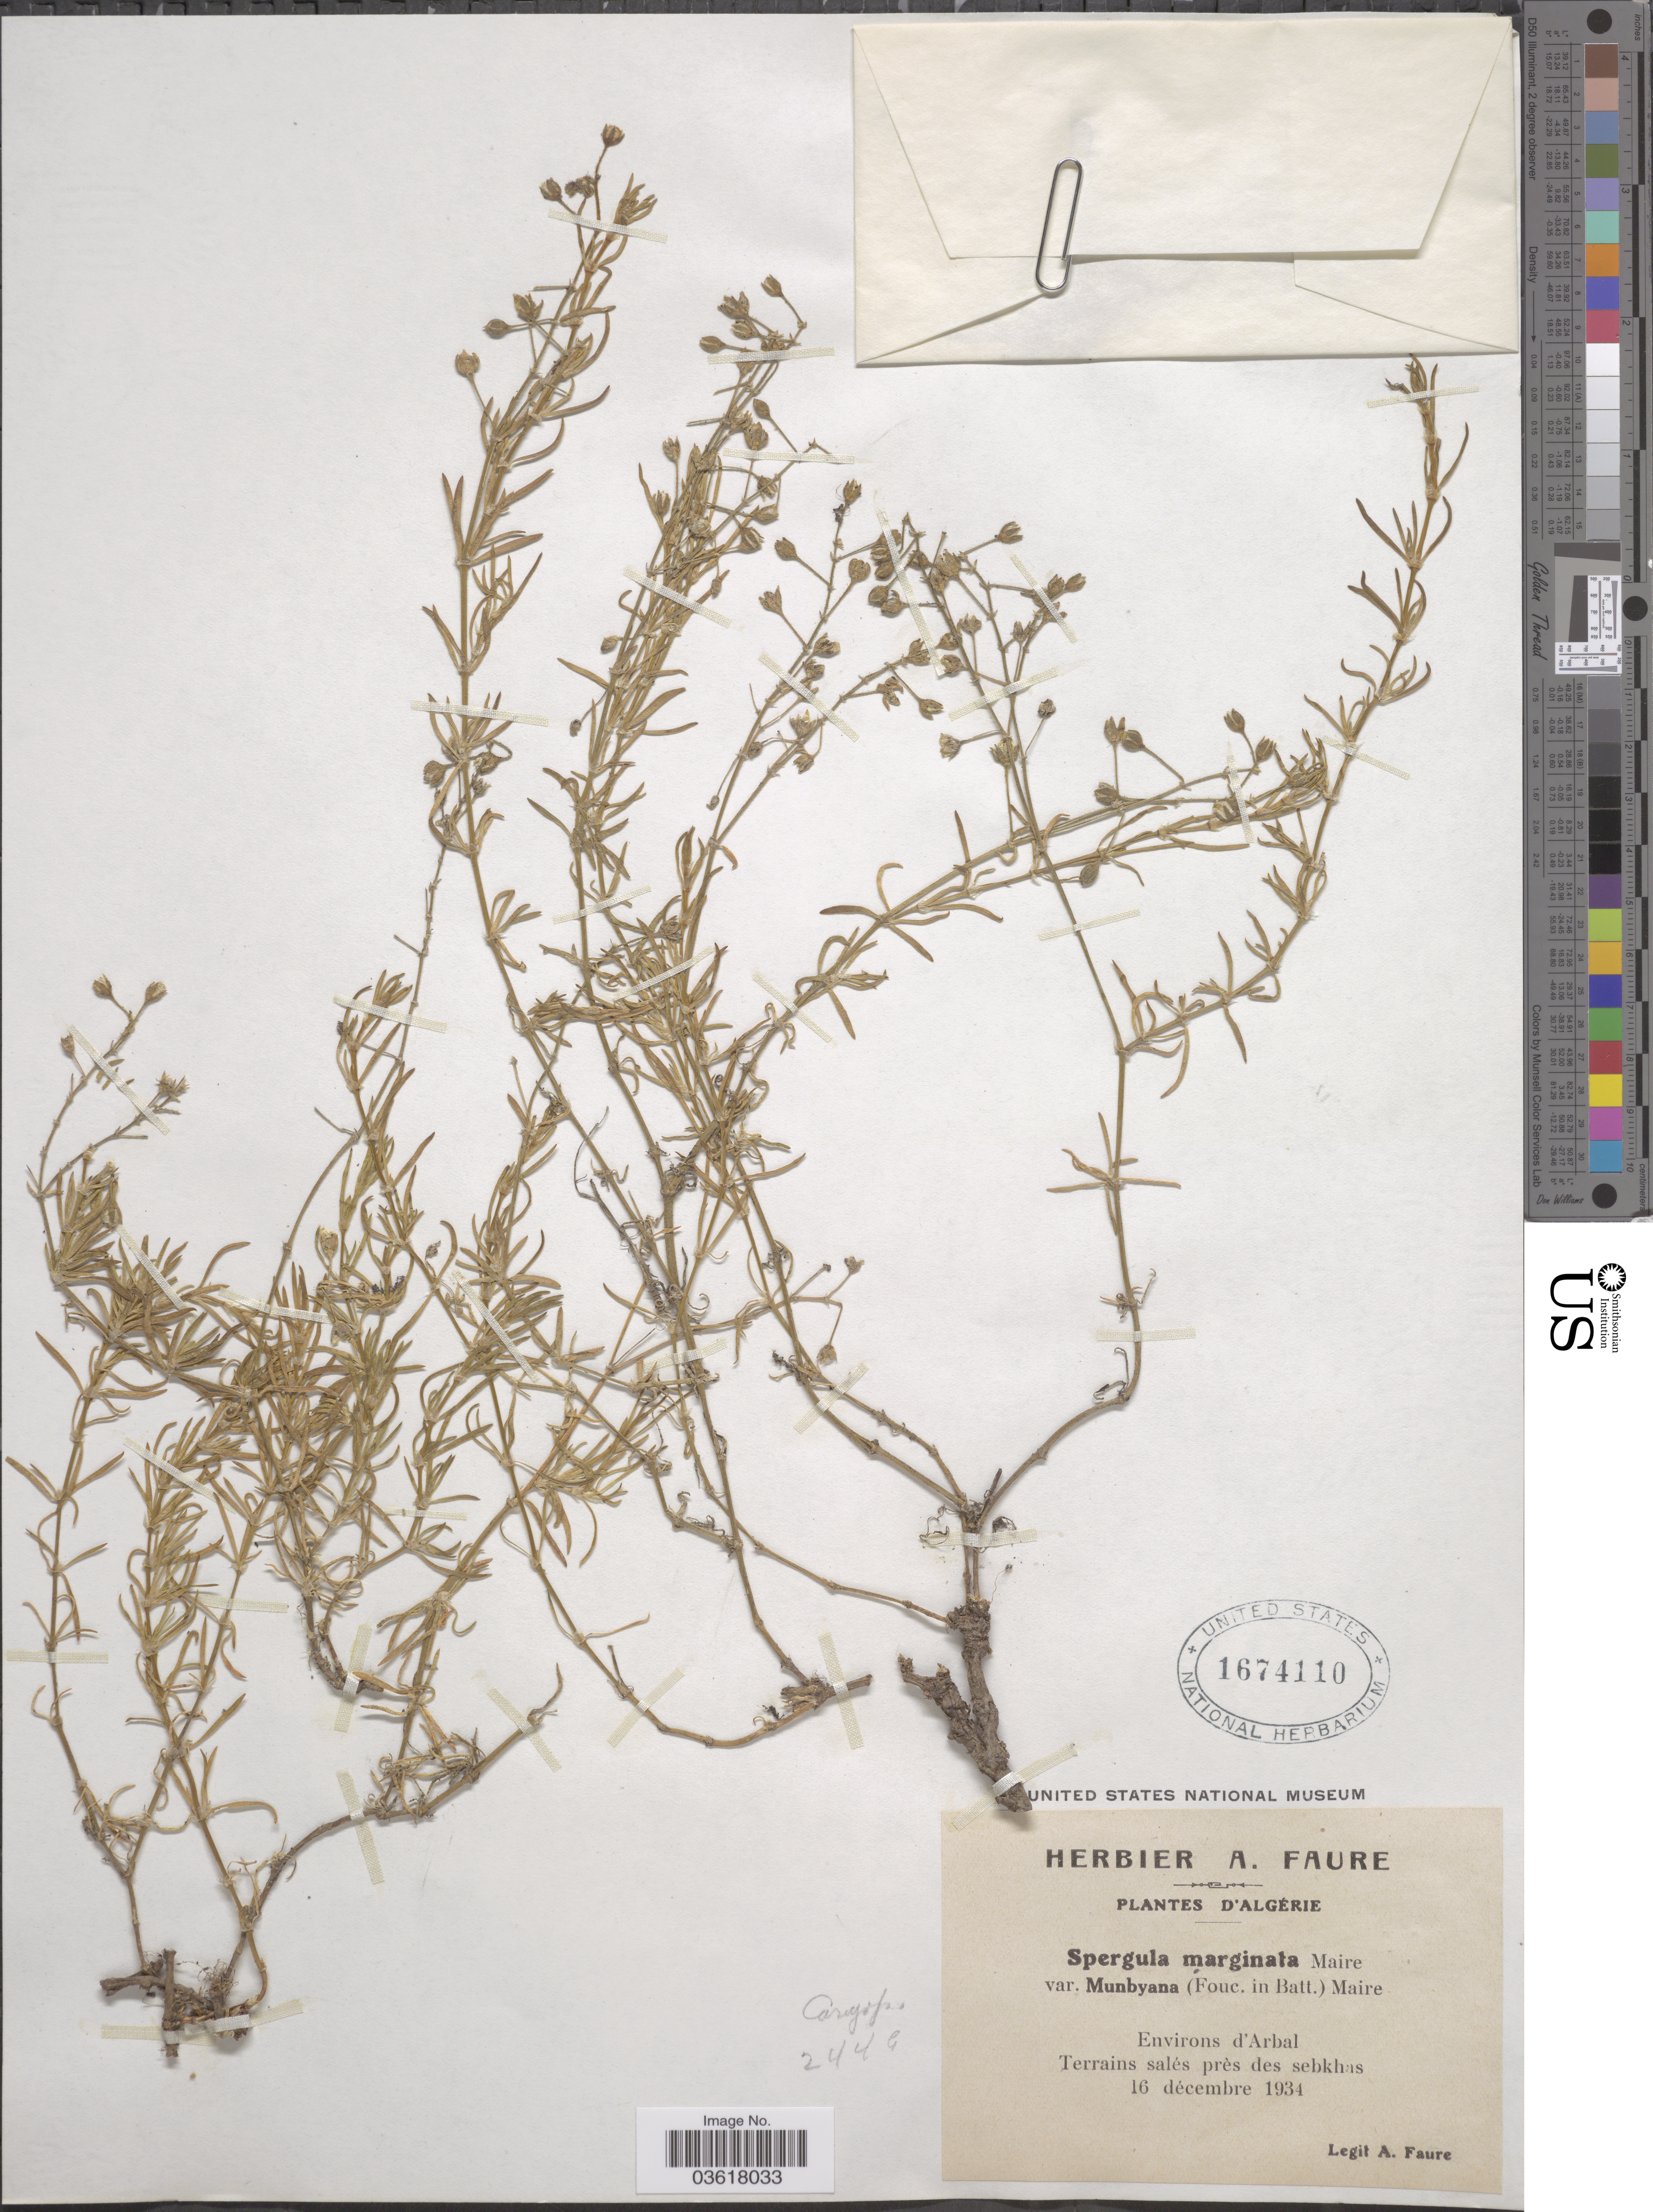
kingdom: Plantae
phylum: Tracheophyta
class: Magnoliopsida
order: Caryophyllales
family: Caryophyllaceae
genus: Spergula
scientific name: Spergula marginata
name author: (DC.) Murb.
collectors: A. Faure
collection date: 1934-12-16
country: Algeria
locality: Environs d'Arbal. Terrains salés près des sebkhas.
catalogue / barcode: US 1674110